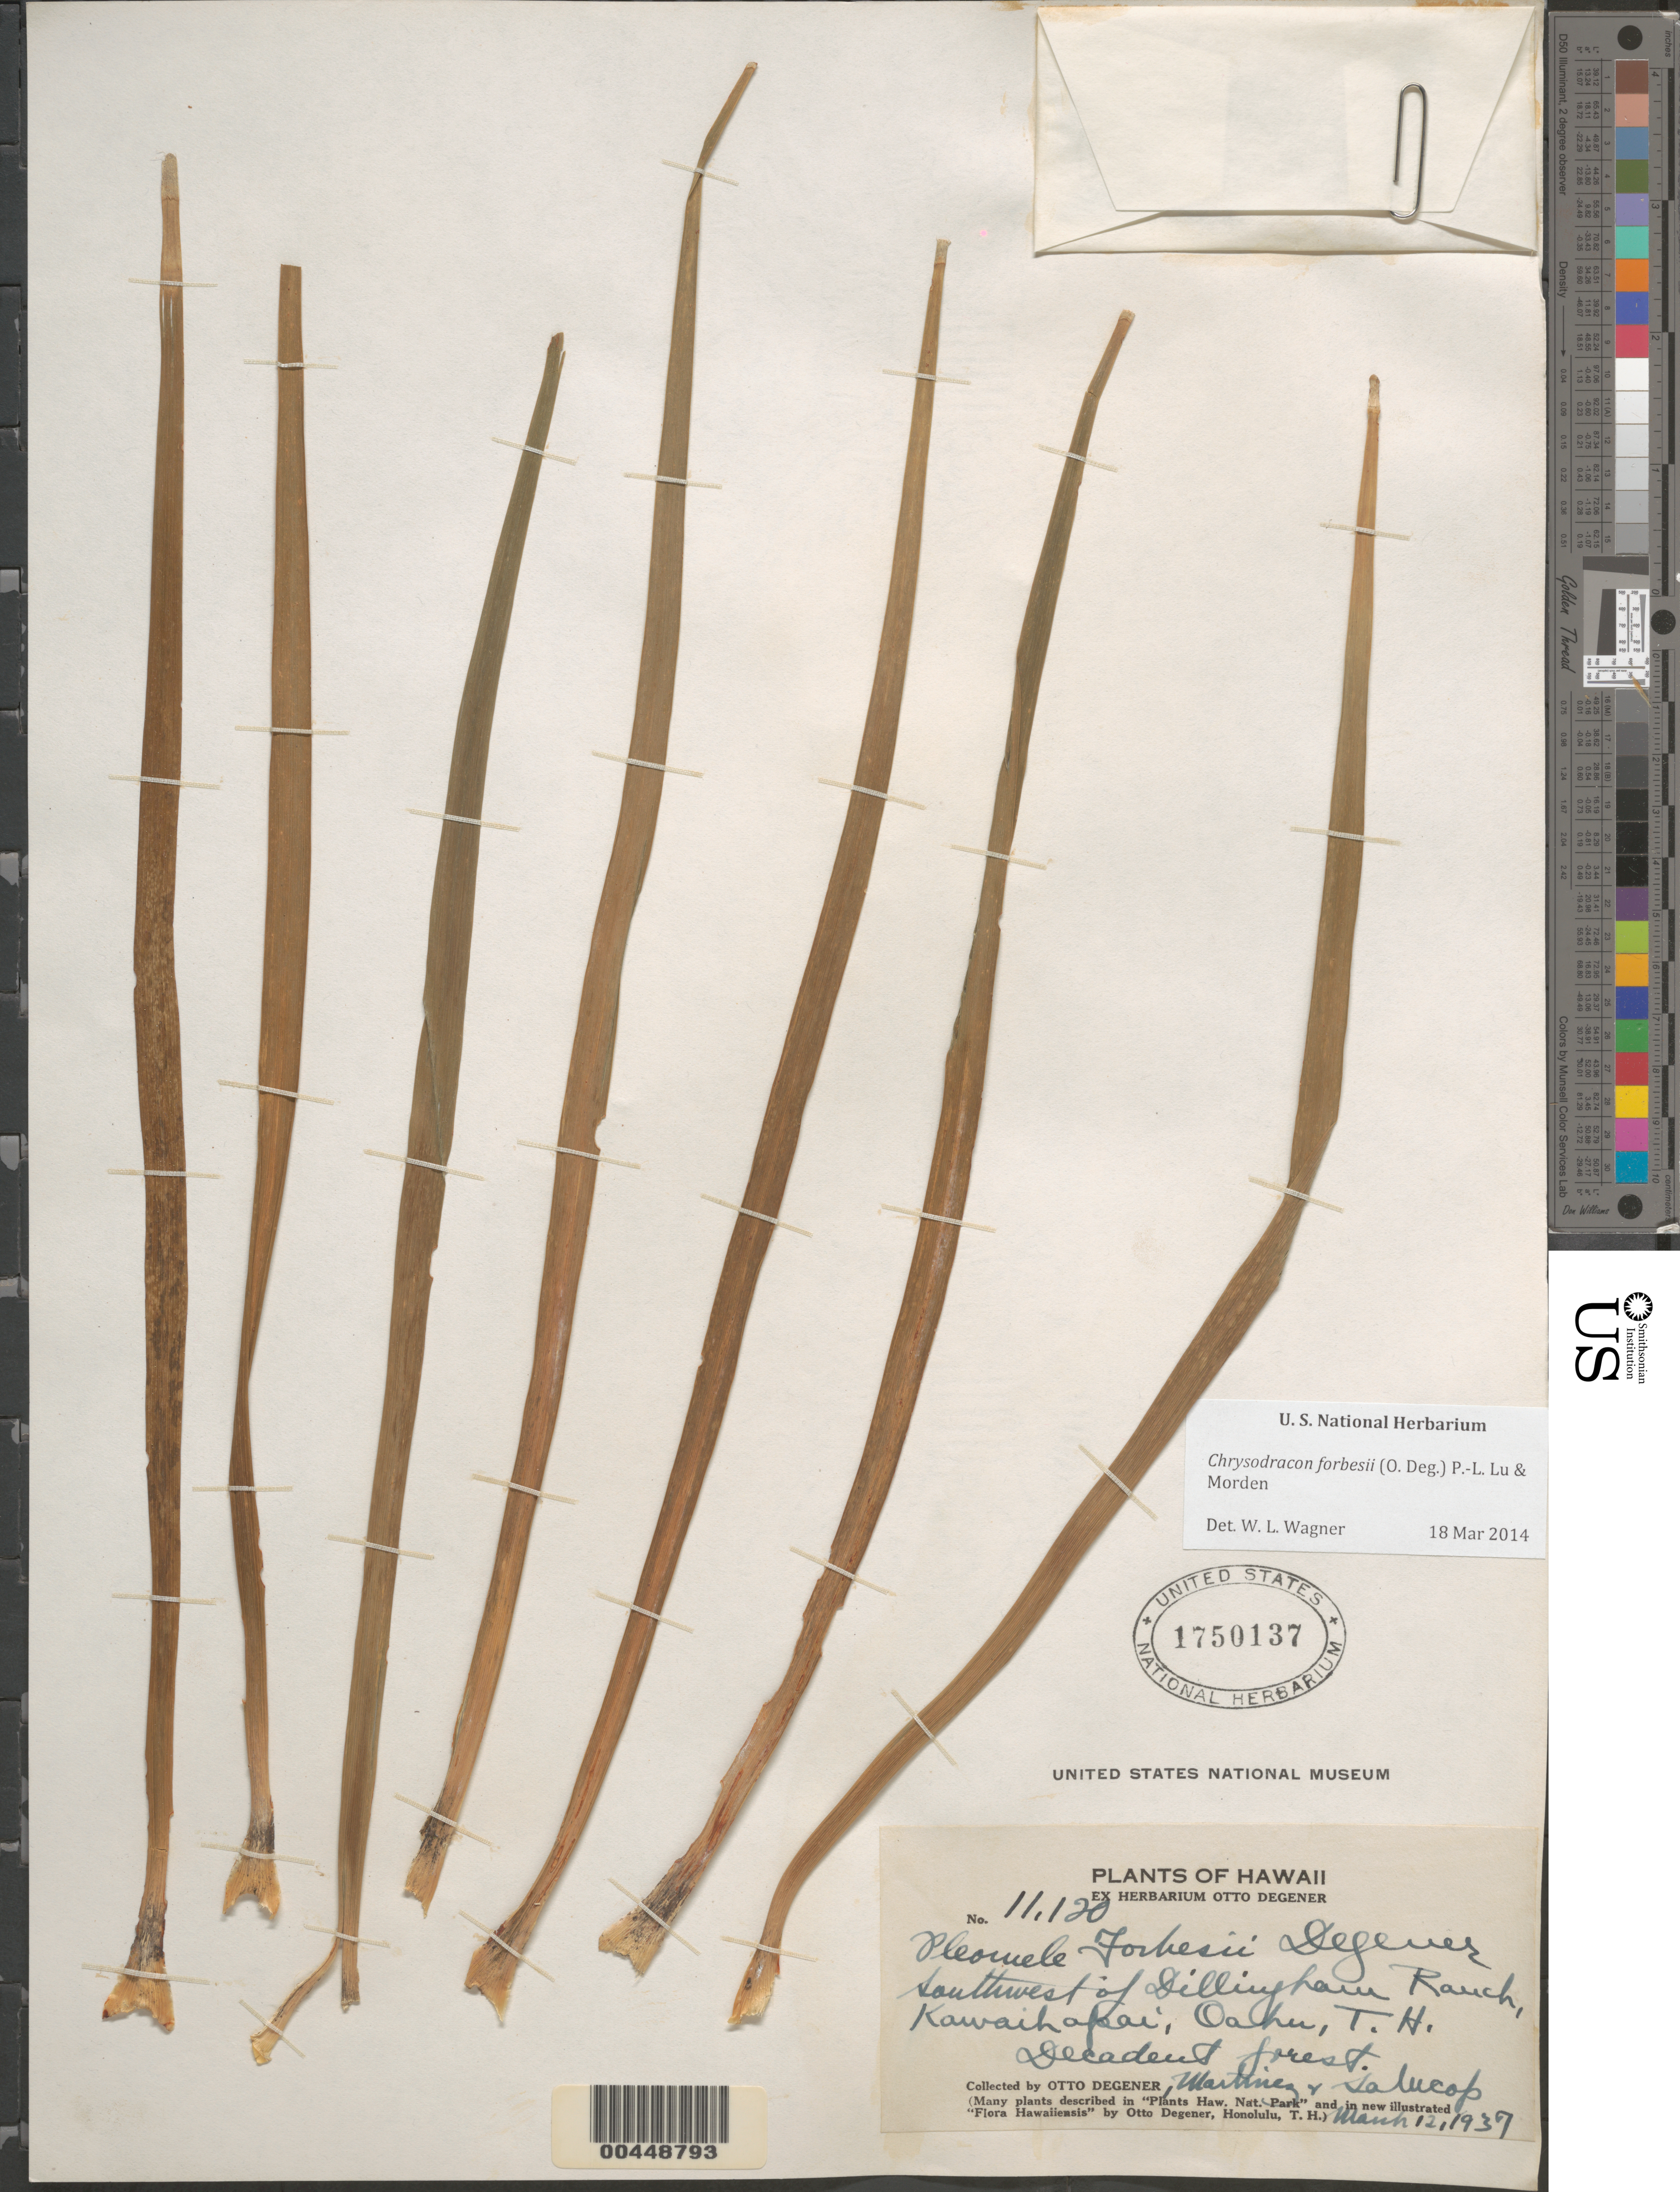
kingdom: Plantae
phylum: Tracheophyta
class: Liliopsida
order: Asparagales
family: Asparagaceae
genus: Dracaena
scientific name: Dracaena forbesii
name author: (O. Deg.) Jankalski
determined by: Wagner, W. L., (BOT), Smithsonian Institution - National Museum of Natural History (UNITED STATES)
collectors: O. Degener, -- Martinez & -- Salucop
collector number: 11120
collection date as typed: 12 Mar 1937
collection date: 1937-03-12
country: United States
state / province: Hawaii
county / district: Honolulu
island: Oahu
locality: SW of Dillingham Ranch, Kawaihapai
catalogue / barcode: US 1750137